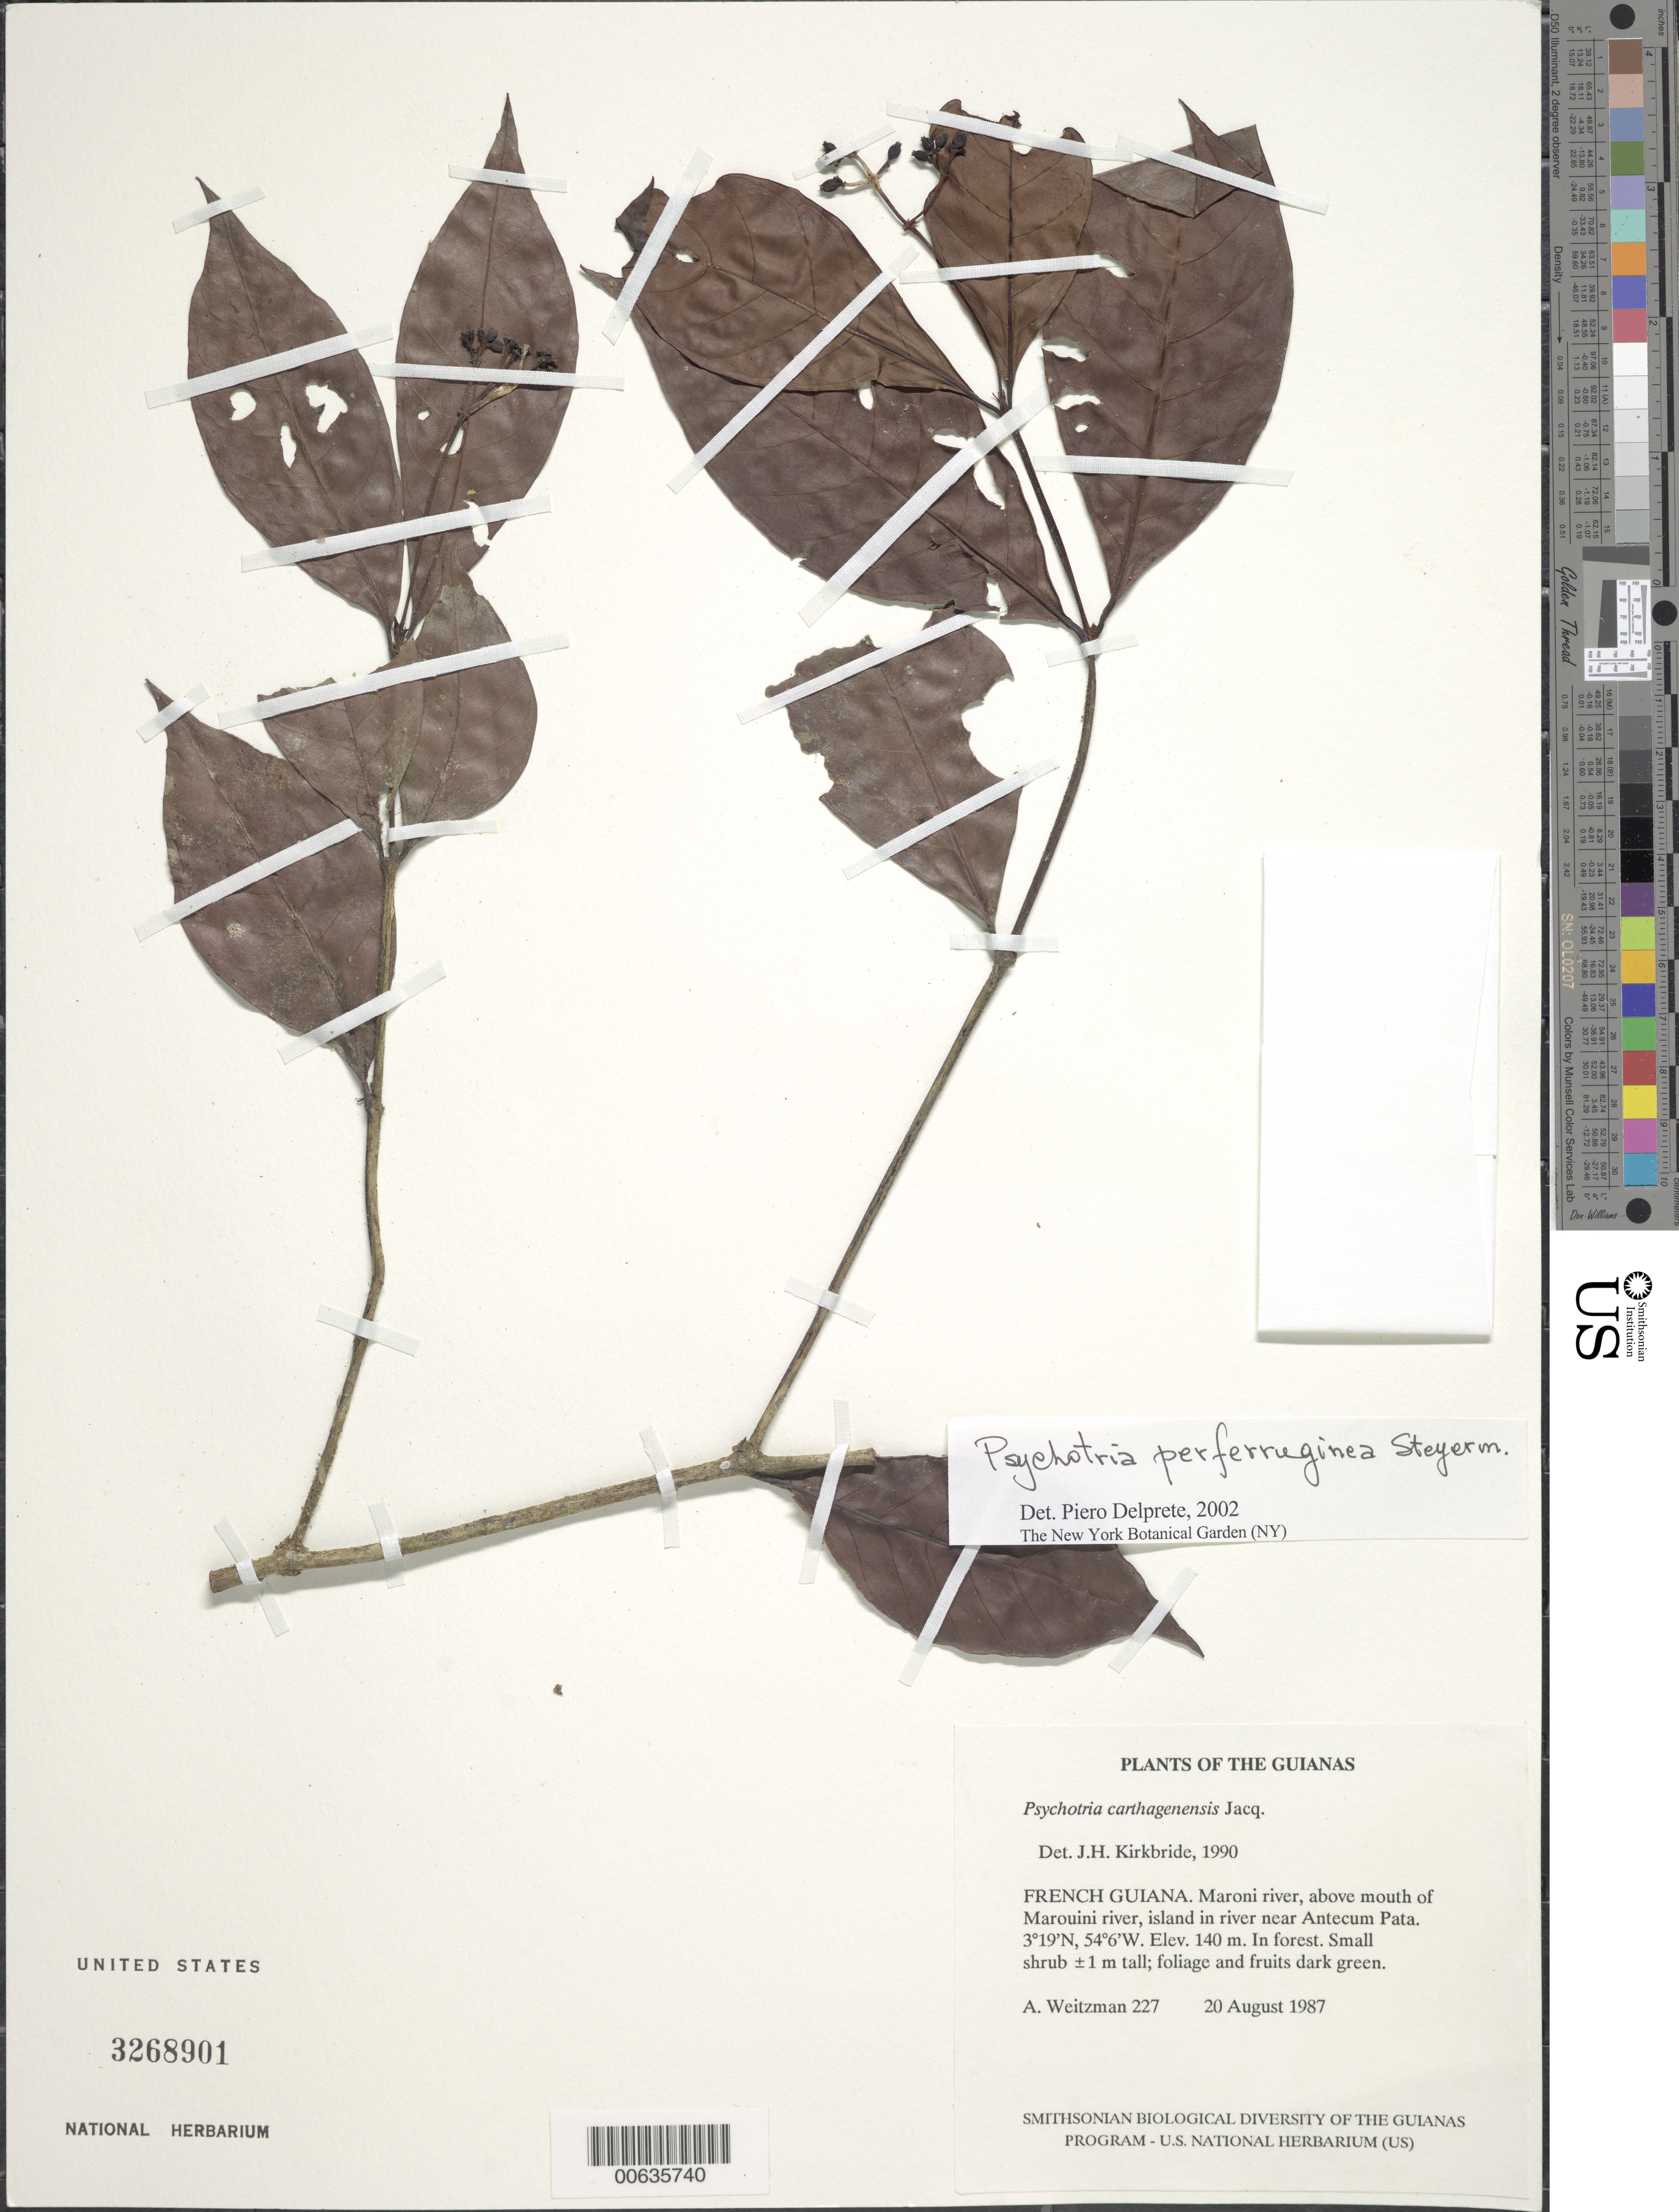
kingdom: Plantae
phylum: Tracheophyta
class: Magnoliopsida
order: Gentianales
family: Rubiaceae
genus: Psychotria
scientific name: Psychotria perferruginea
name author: Steyerm.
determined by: Kirkbride, J. H.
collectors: A. L. Weitzman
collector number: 227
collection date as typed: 20 August 1987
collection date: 1987-08-20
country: French Guiana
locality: Maroni river, above mouth of Marouini river, island in river near Antecum Pata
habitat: In forest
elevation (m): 140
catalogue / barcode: US 3268901